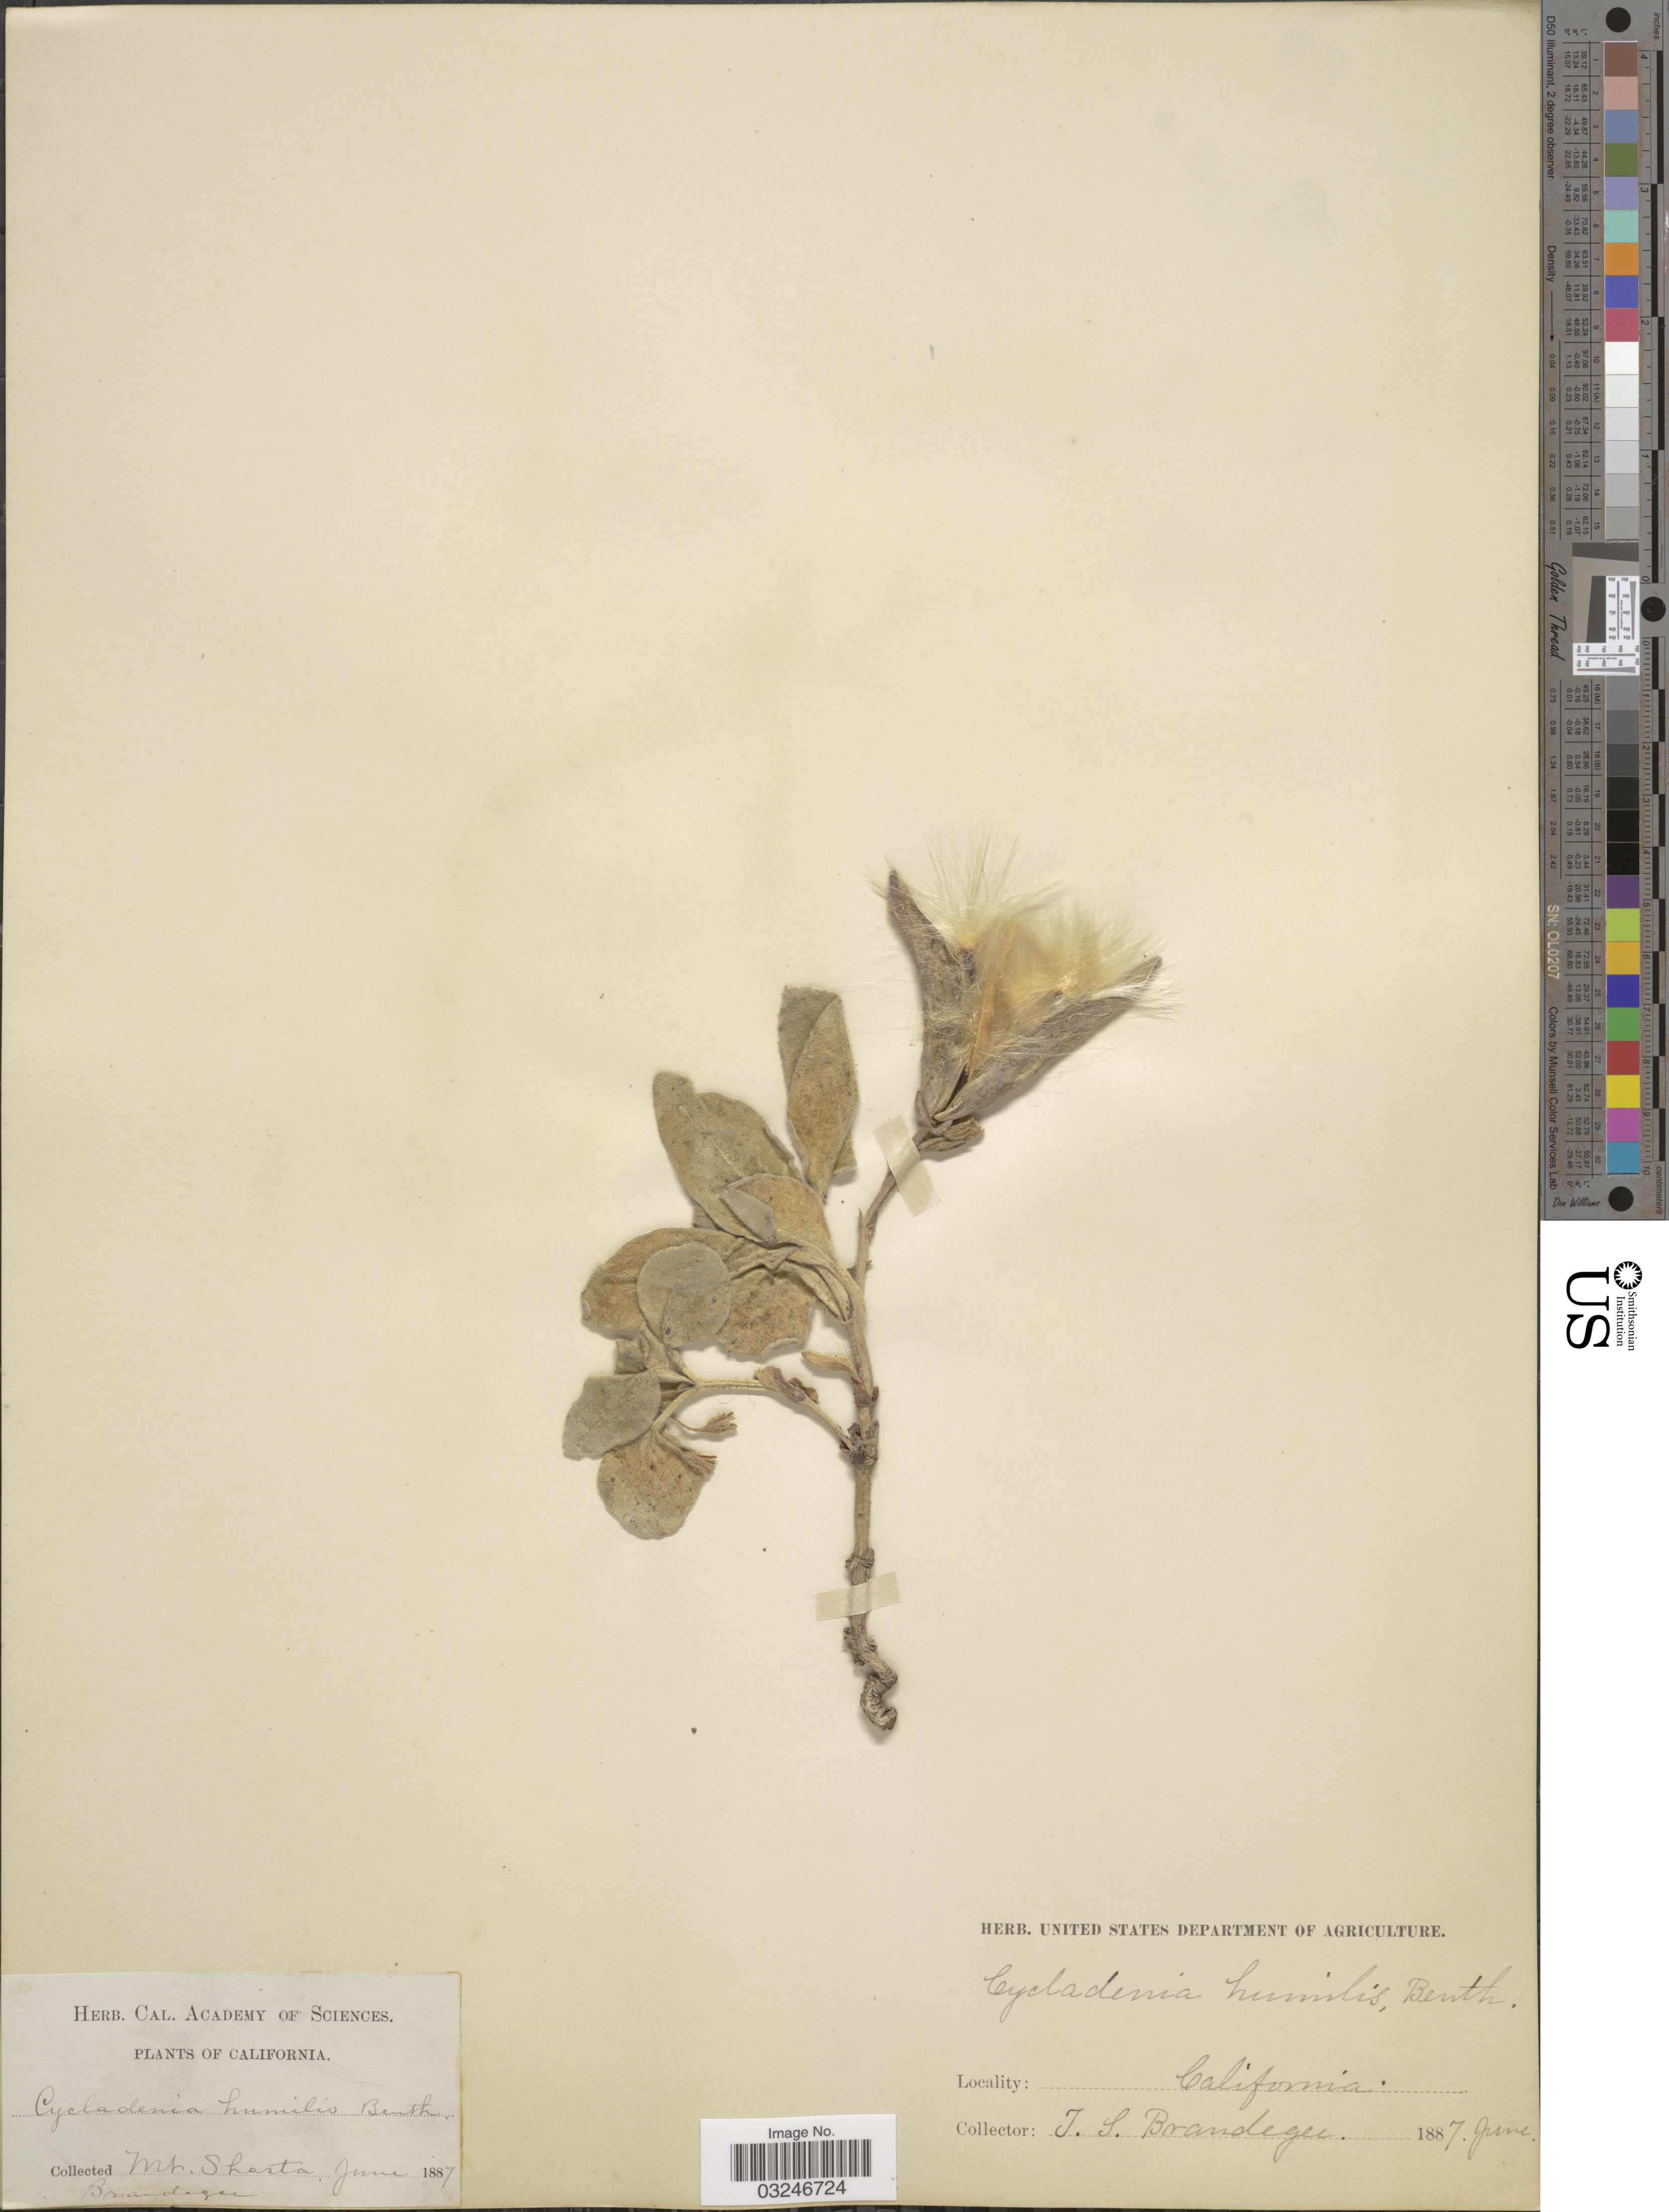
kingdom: Plantae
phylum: Tracheophyta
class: Magnoliopsida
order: Gentianales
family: Apocynaceae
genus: Cycladenia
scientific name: Cycladenia tomentosa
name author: A. Gray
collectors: J. S. Brandegee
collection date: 1887-06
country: United States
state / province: California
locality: Mt. Shasta.